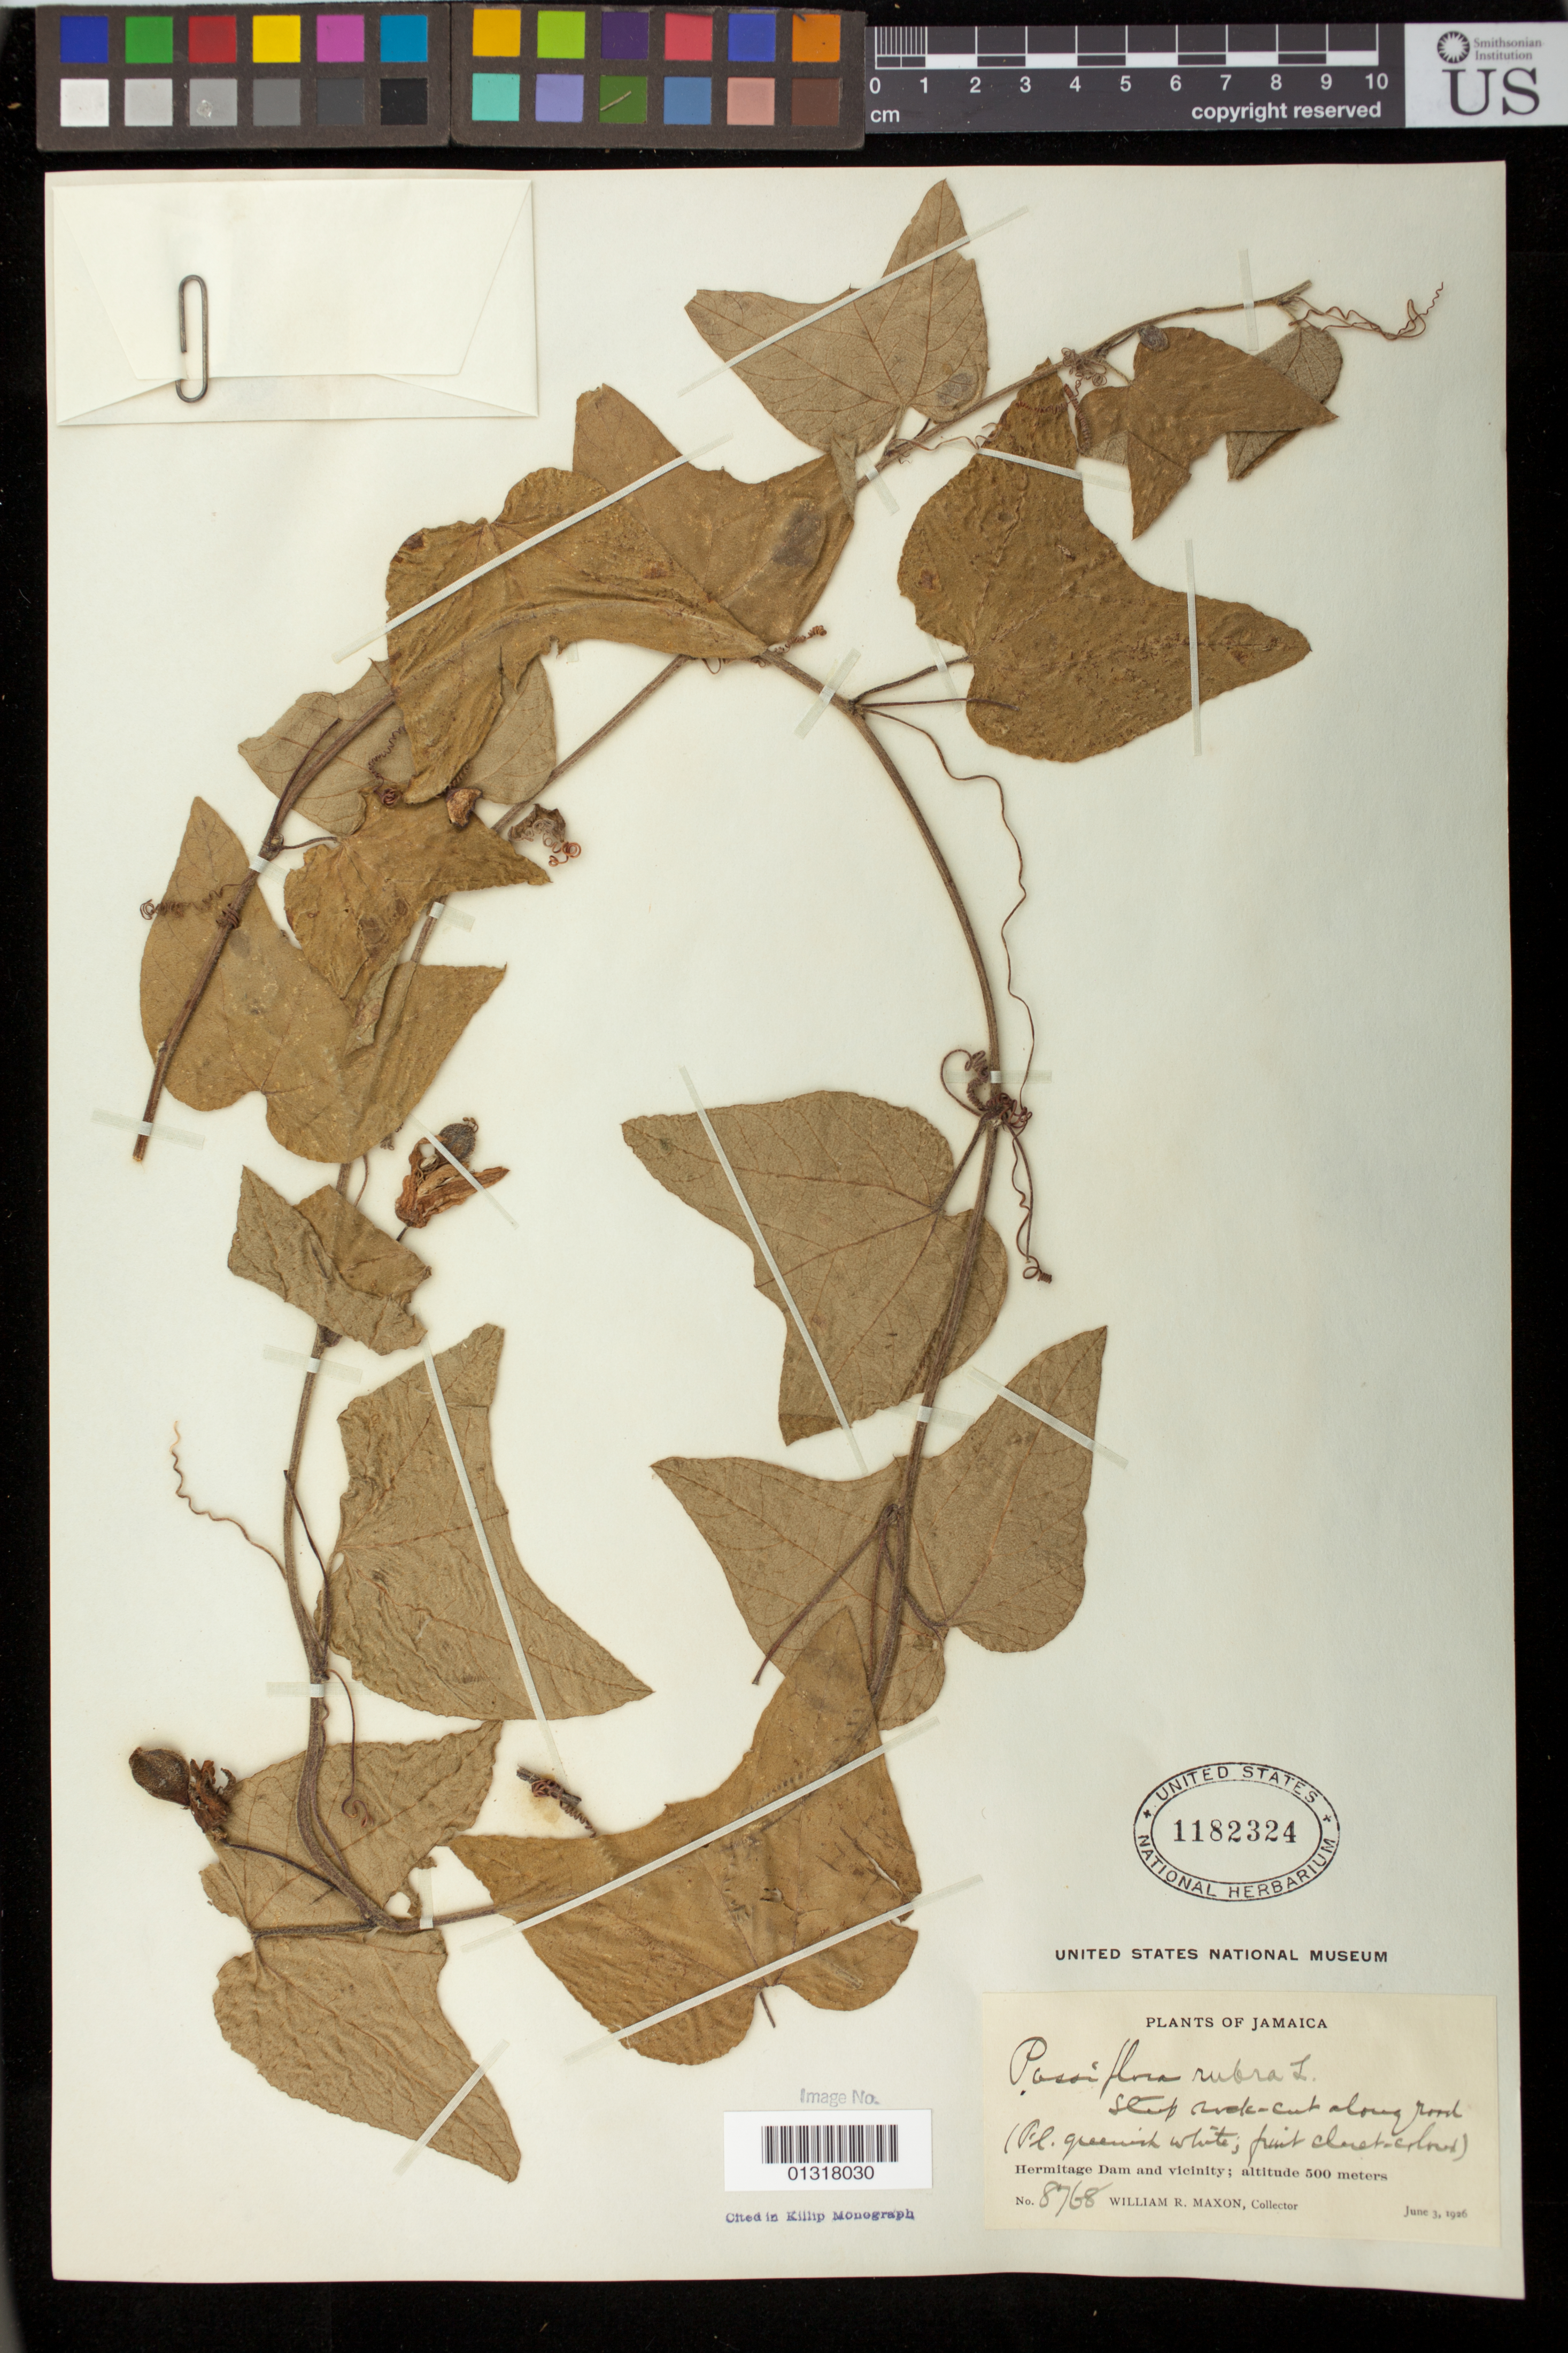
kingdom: Plantae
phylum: Tracheophyta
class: Magnoliopsida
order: Malpighiales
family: Passifloraceae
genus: Passiflora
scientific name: Passiflora rubra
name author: L.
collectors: W. R. Maxon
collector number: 8768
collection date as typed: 03 Jun 1926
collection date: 1926-06-03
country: Jamaica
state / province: Saint Andrew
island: Jamaica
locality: Hermitage Dam and vicinity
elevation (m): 500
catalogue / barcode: US 1182324